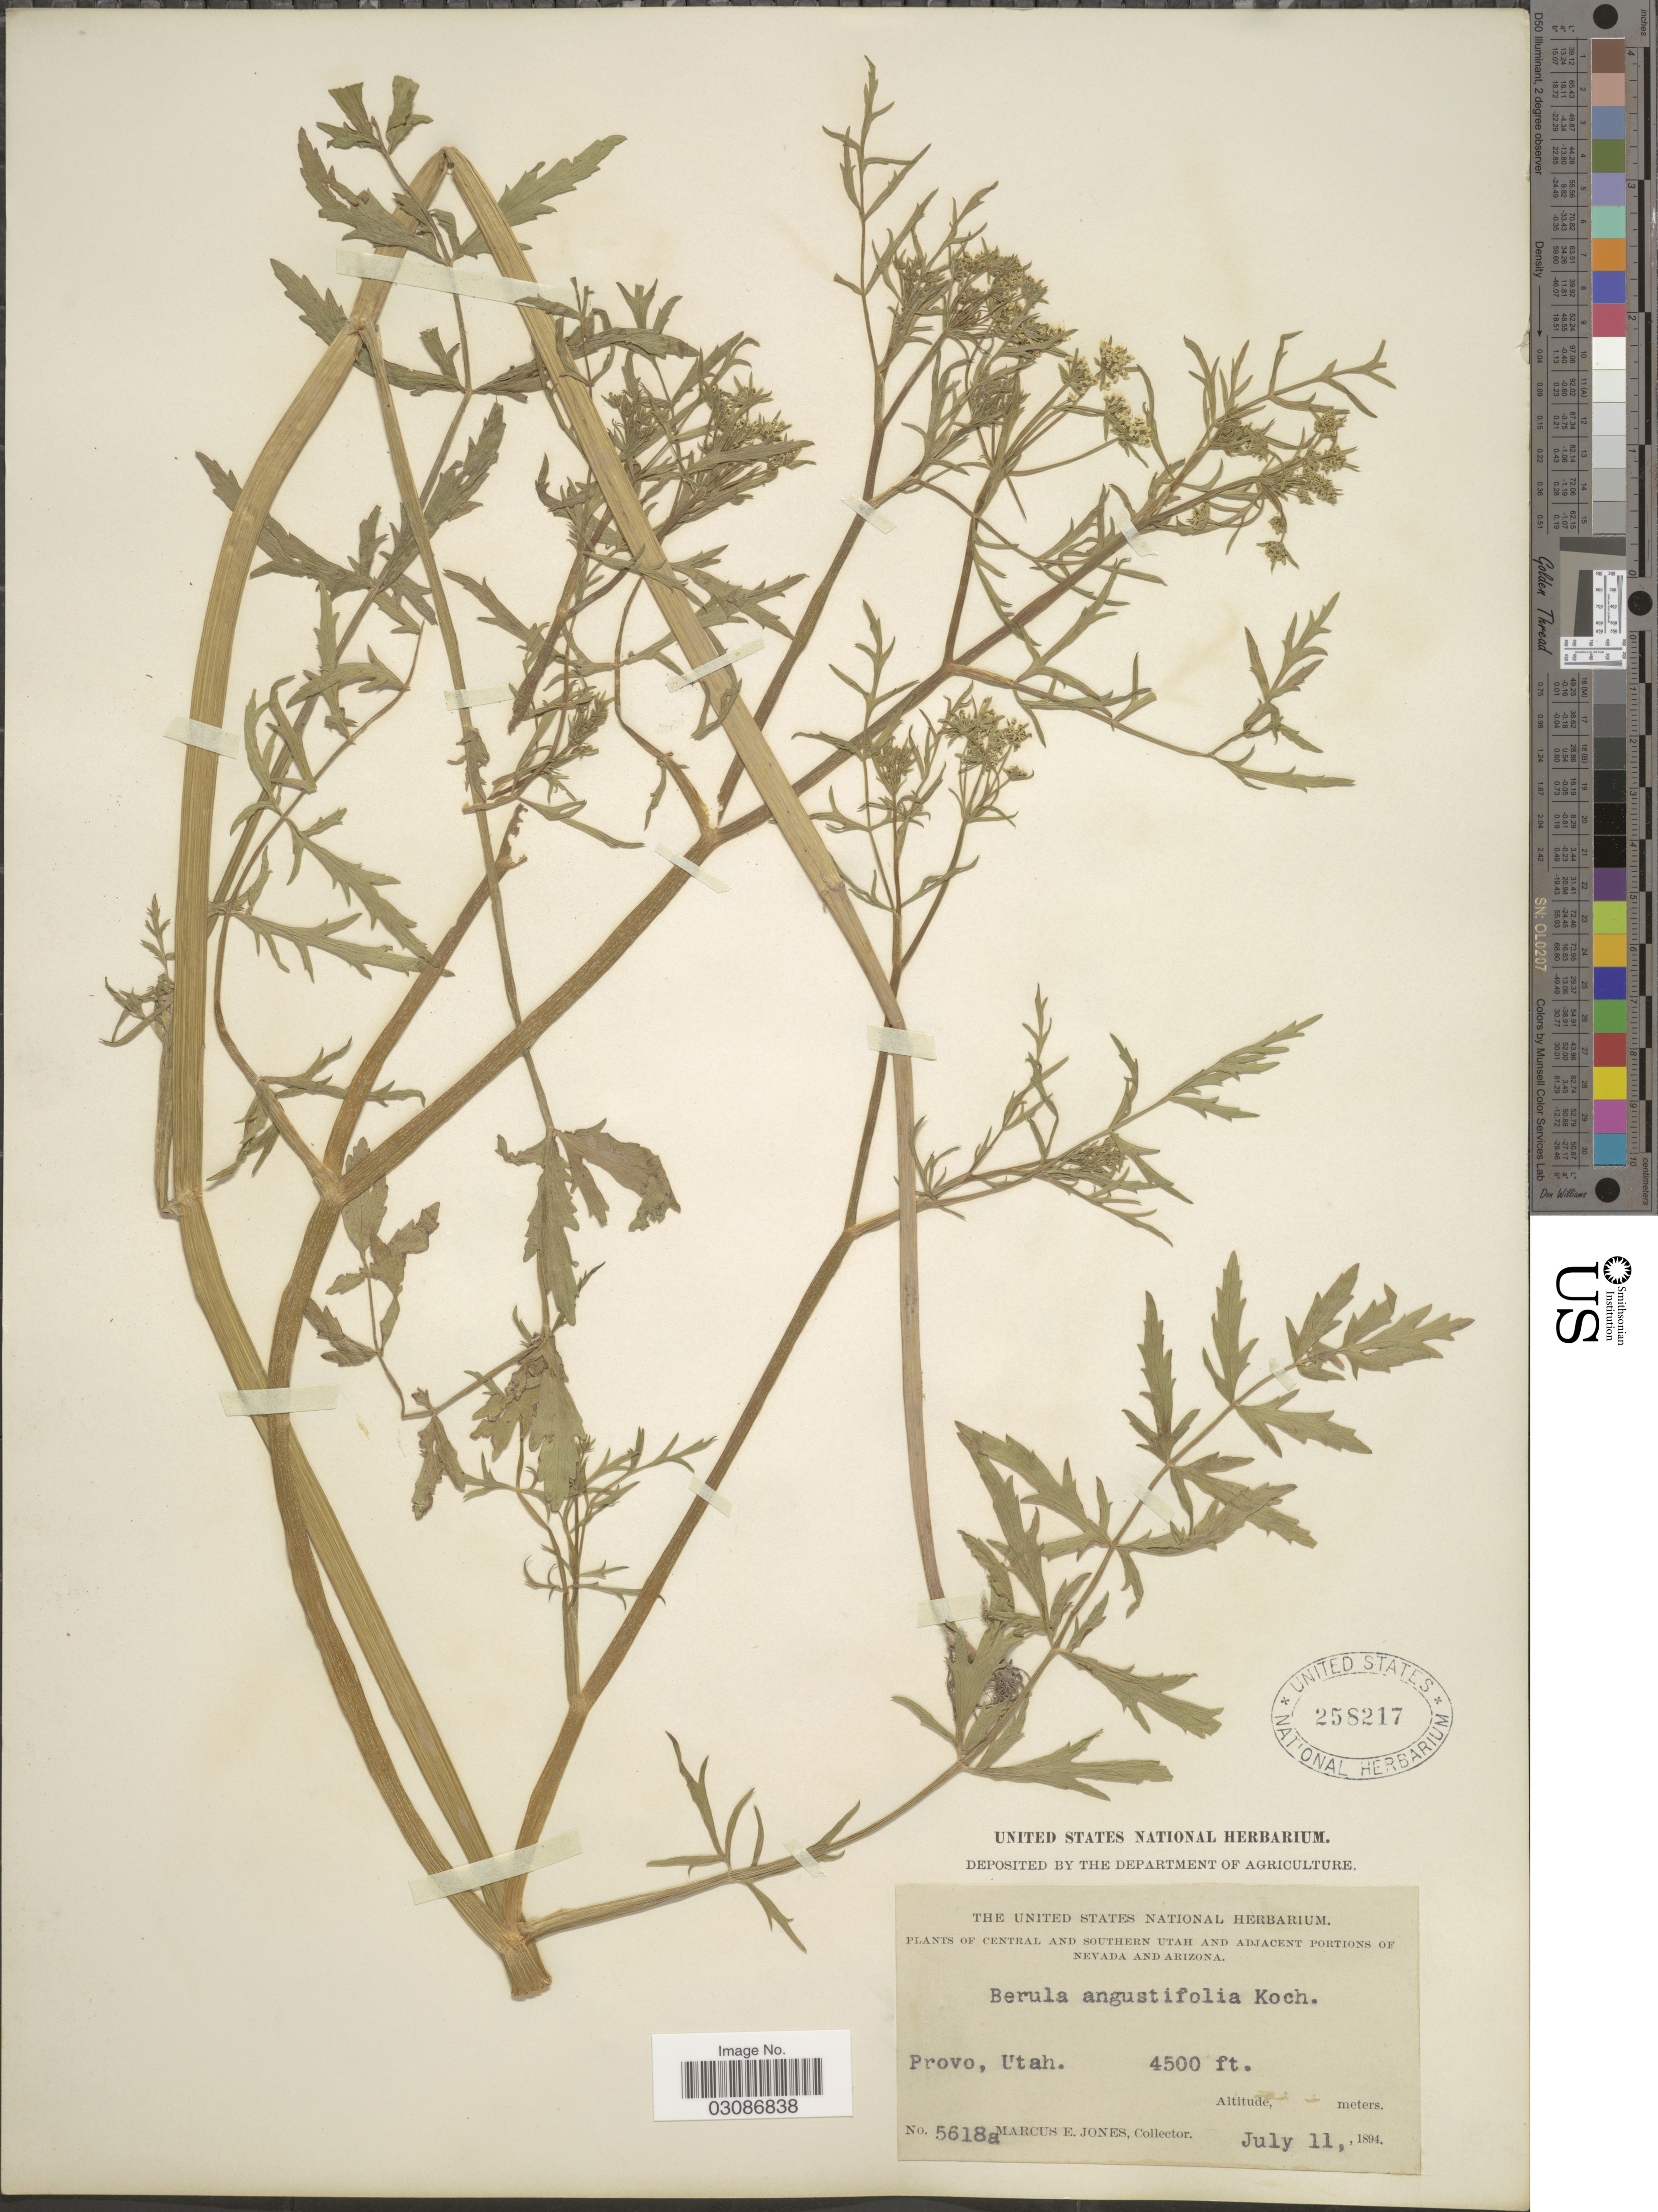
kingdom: Plantae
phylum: Tracheophyta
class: Magnoliopsida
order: Apiales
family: Apiaceae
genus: Berula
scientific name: Berula erecta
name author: (Huds.) Coville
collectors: M. E. Jones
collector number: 5618a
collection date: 1894-07-11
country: United States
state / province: Utah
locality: Central and Southern Utah. Provo.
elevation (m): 1372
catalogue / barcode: US 258217